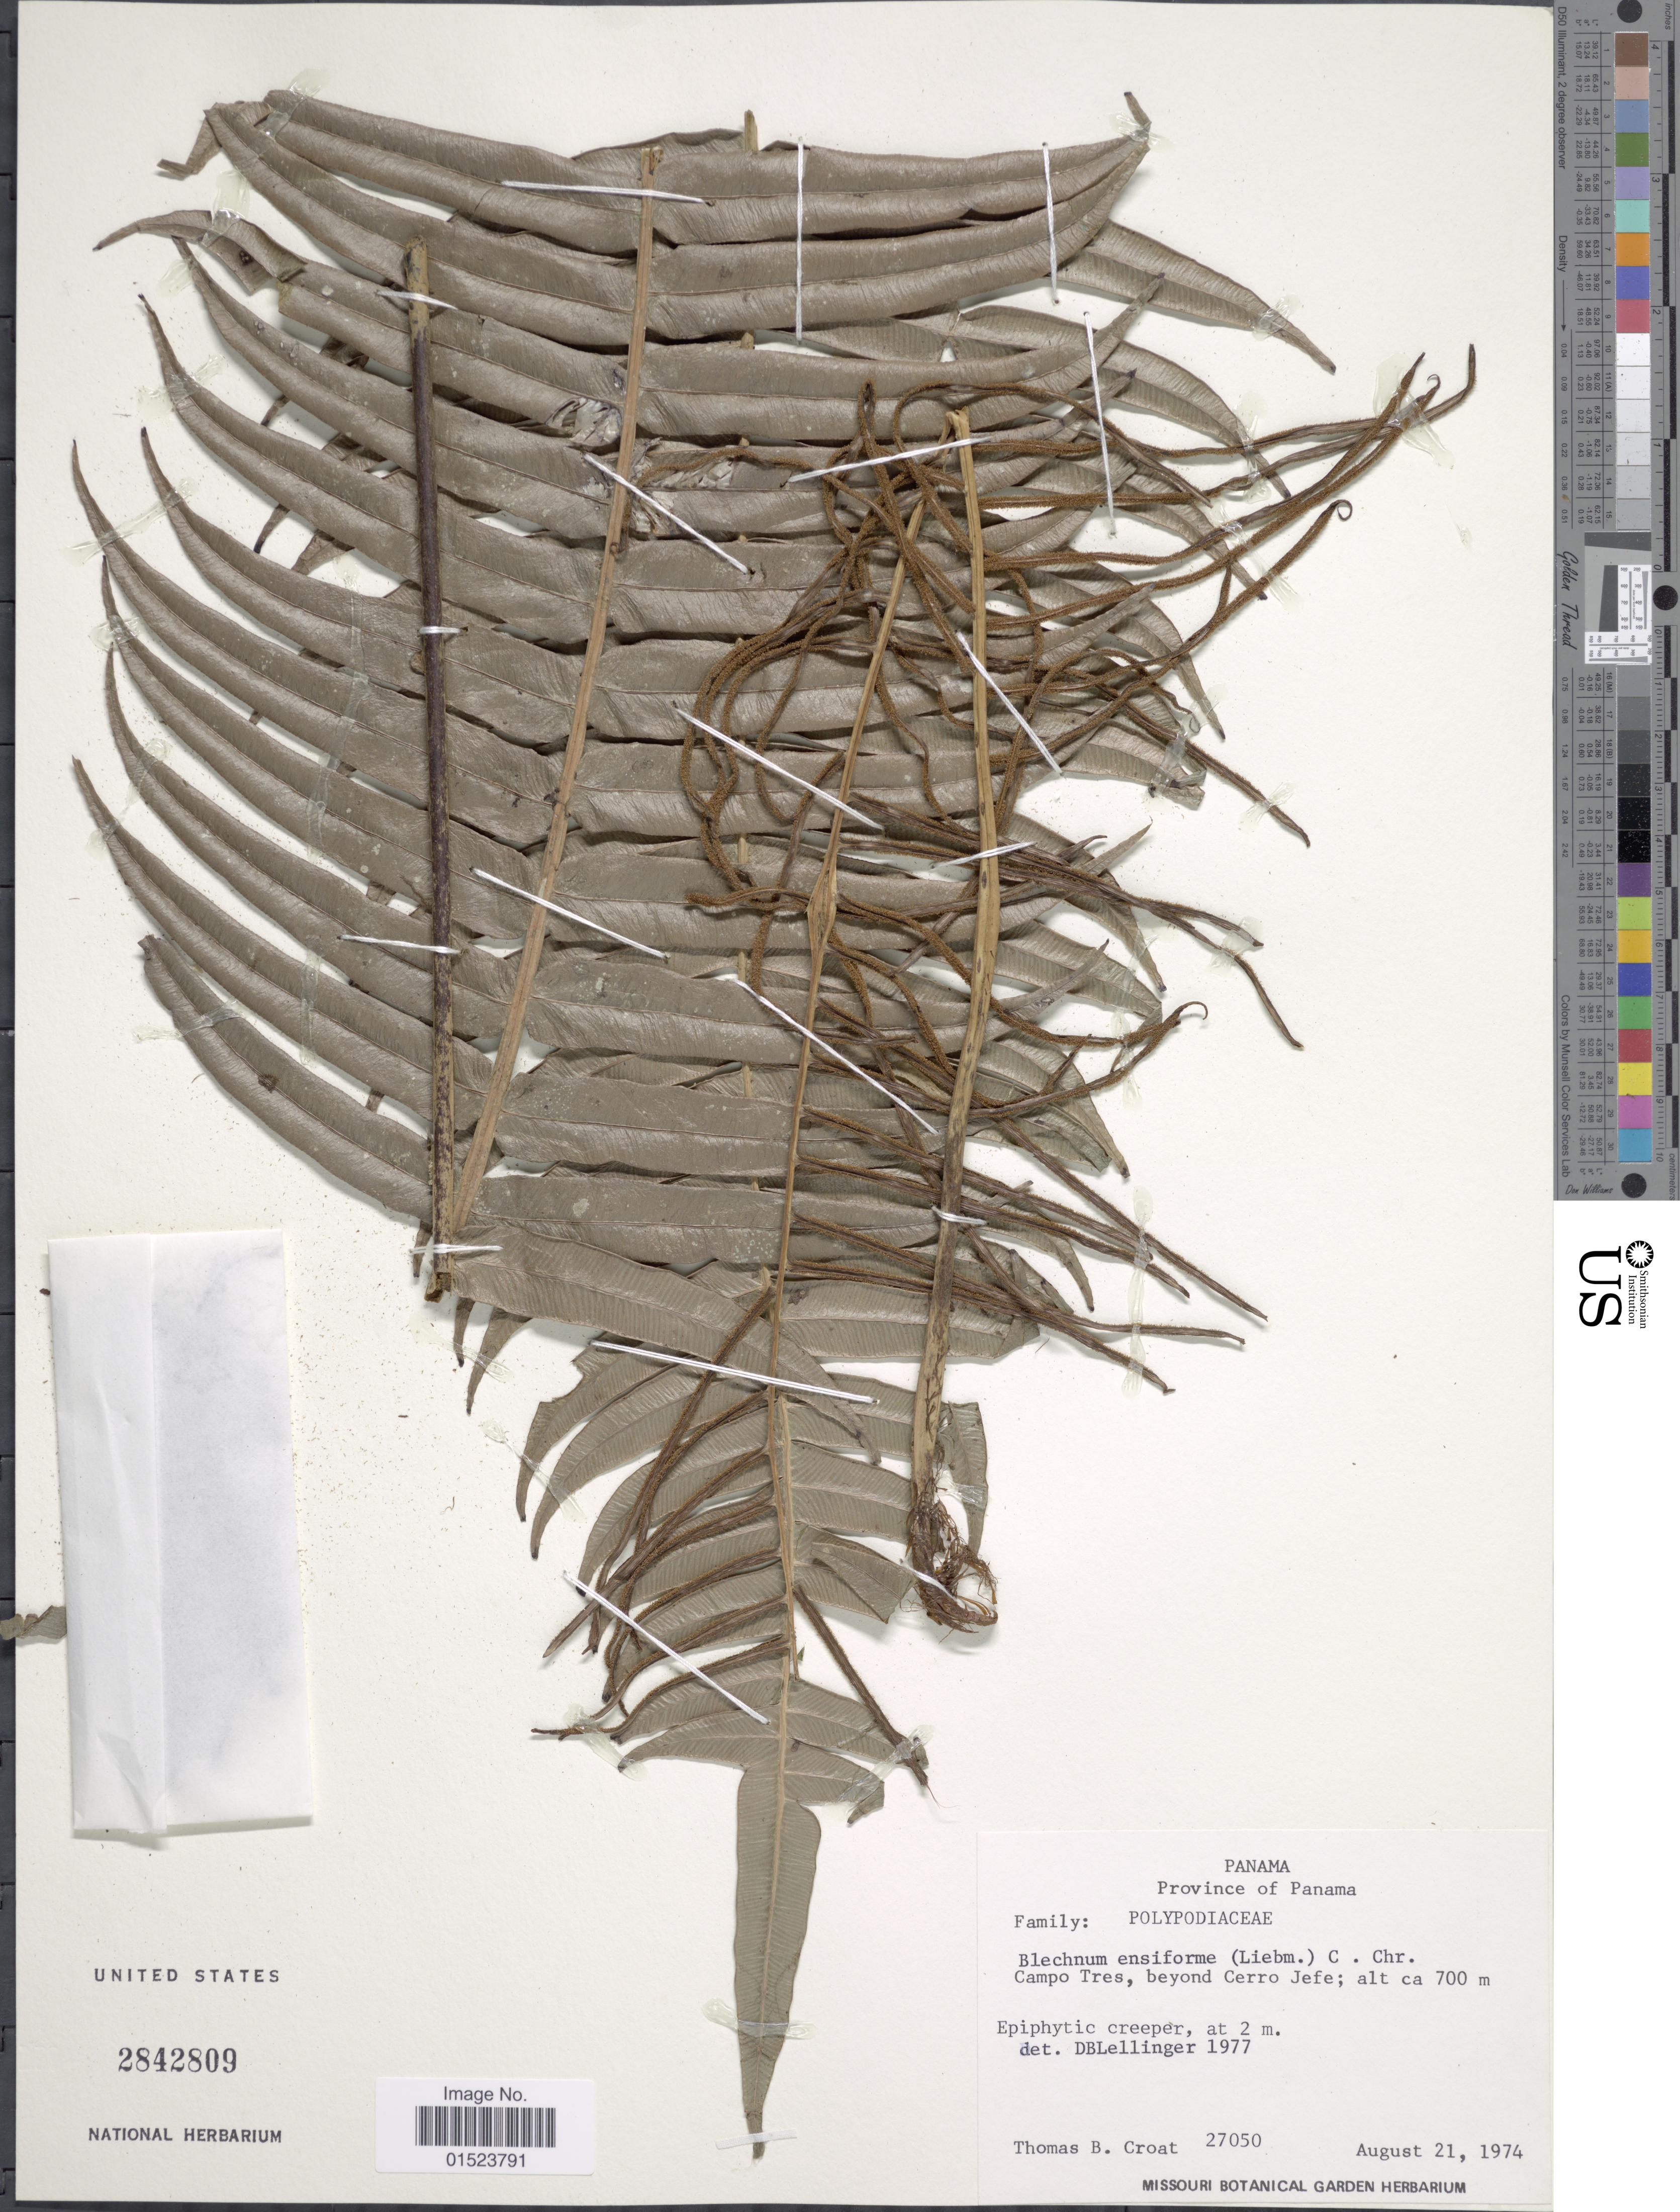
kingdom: Plantae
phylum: Tracheophyta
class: Polypodiopsida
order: Polypodiales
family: Blechnaceae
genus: Blechnum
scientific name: Blechnum ensiforme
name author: (Liebm.) C. Chr.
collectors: T. B. Croat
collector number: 27050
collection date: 1974-08-21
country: Panama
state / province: Panamá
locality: Campo Tres, beyond Cerro Jefe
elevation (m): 700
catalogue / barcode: US 2842809